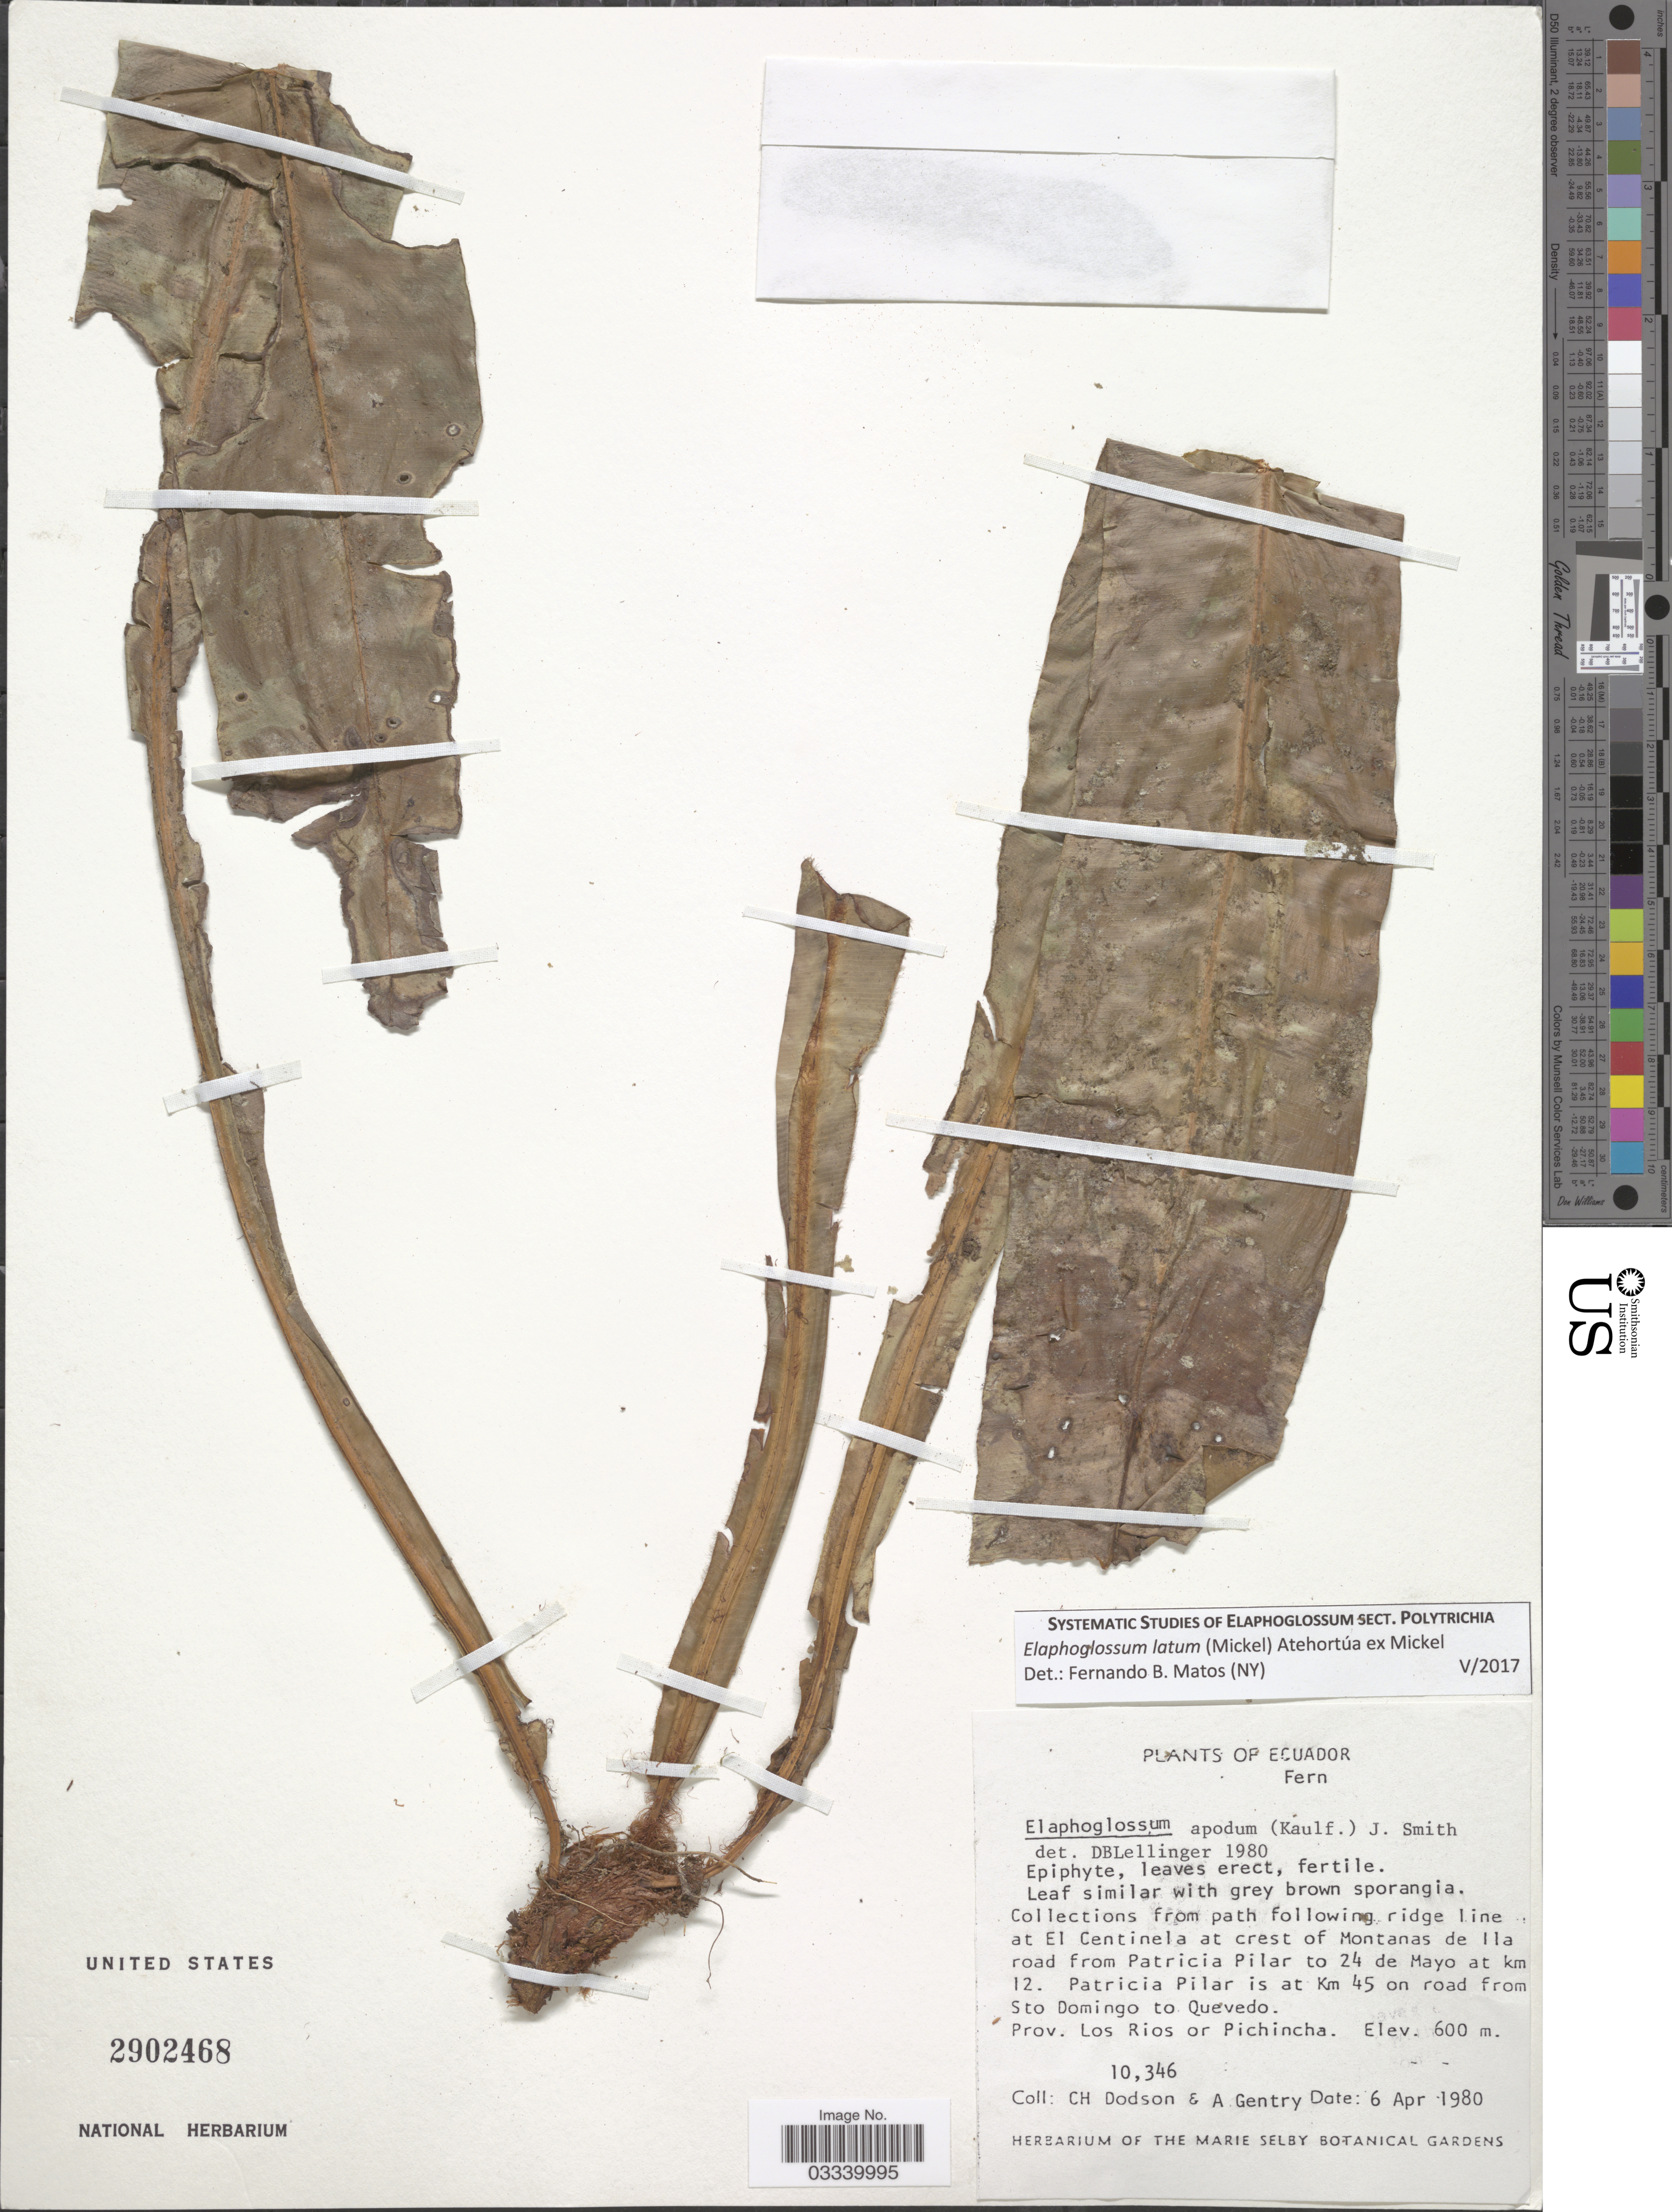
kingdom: Plantae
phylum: Tracheophyta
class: Polypodiopsida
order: Polypodiales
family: Dryopteridaceae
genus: Elaphoglossum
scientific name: Elaphoglossum latum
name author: (Mickel) Atehortúa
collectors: C. H. Dodson & A. H. Gentry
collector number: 10346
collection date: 1980-04-06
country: Ecuador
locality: At El Centinela at crest of Montanas de Ila road from Patricia Pilar to 24 de Mayo at km 12. Patricia Pilar is at Km 45 on road from Sto Domingo to Quevedo. Prov. Los Rios or Pichincha.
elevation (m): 600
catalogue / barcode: US 2902468